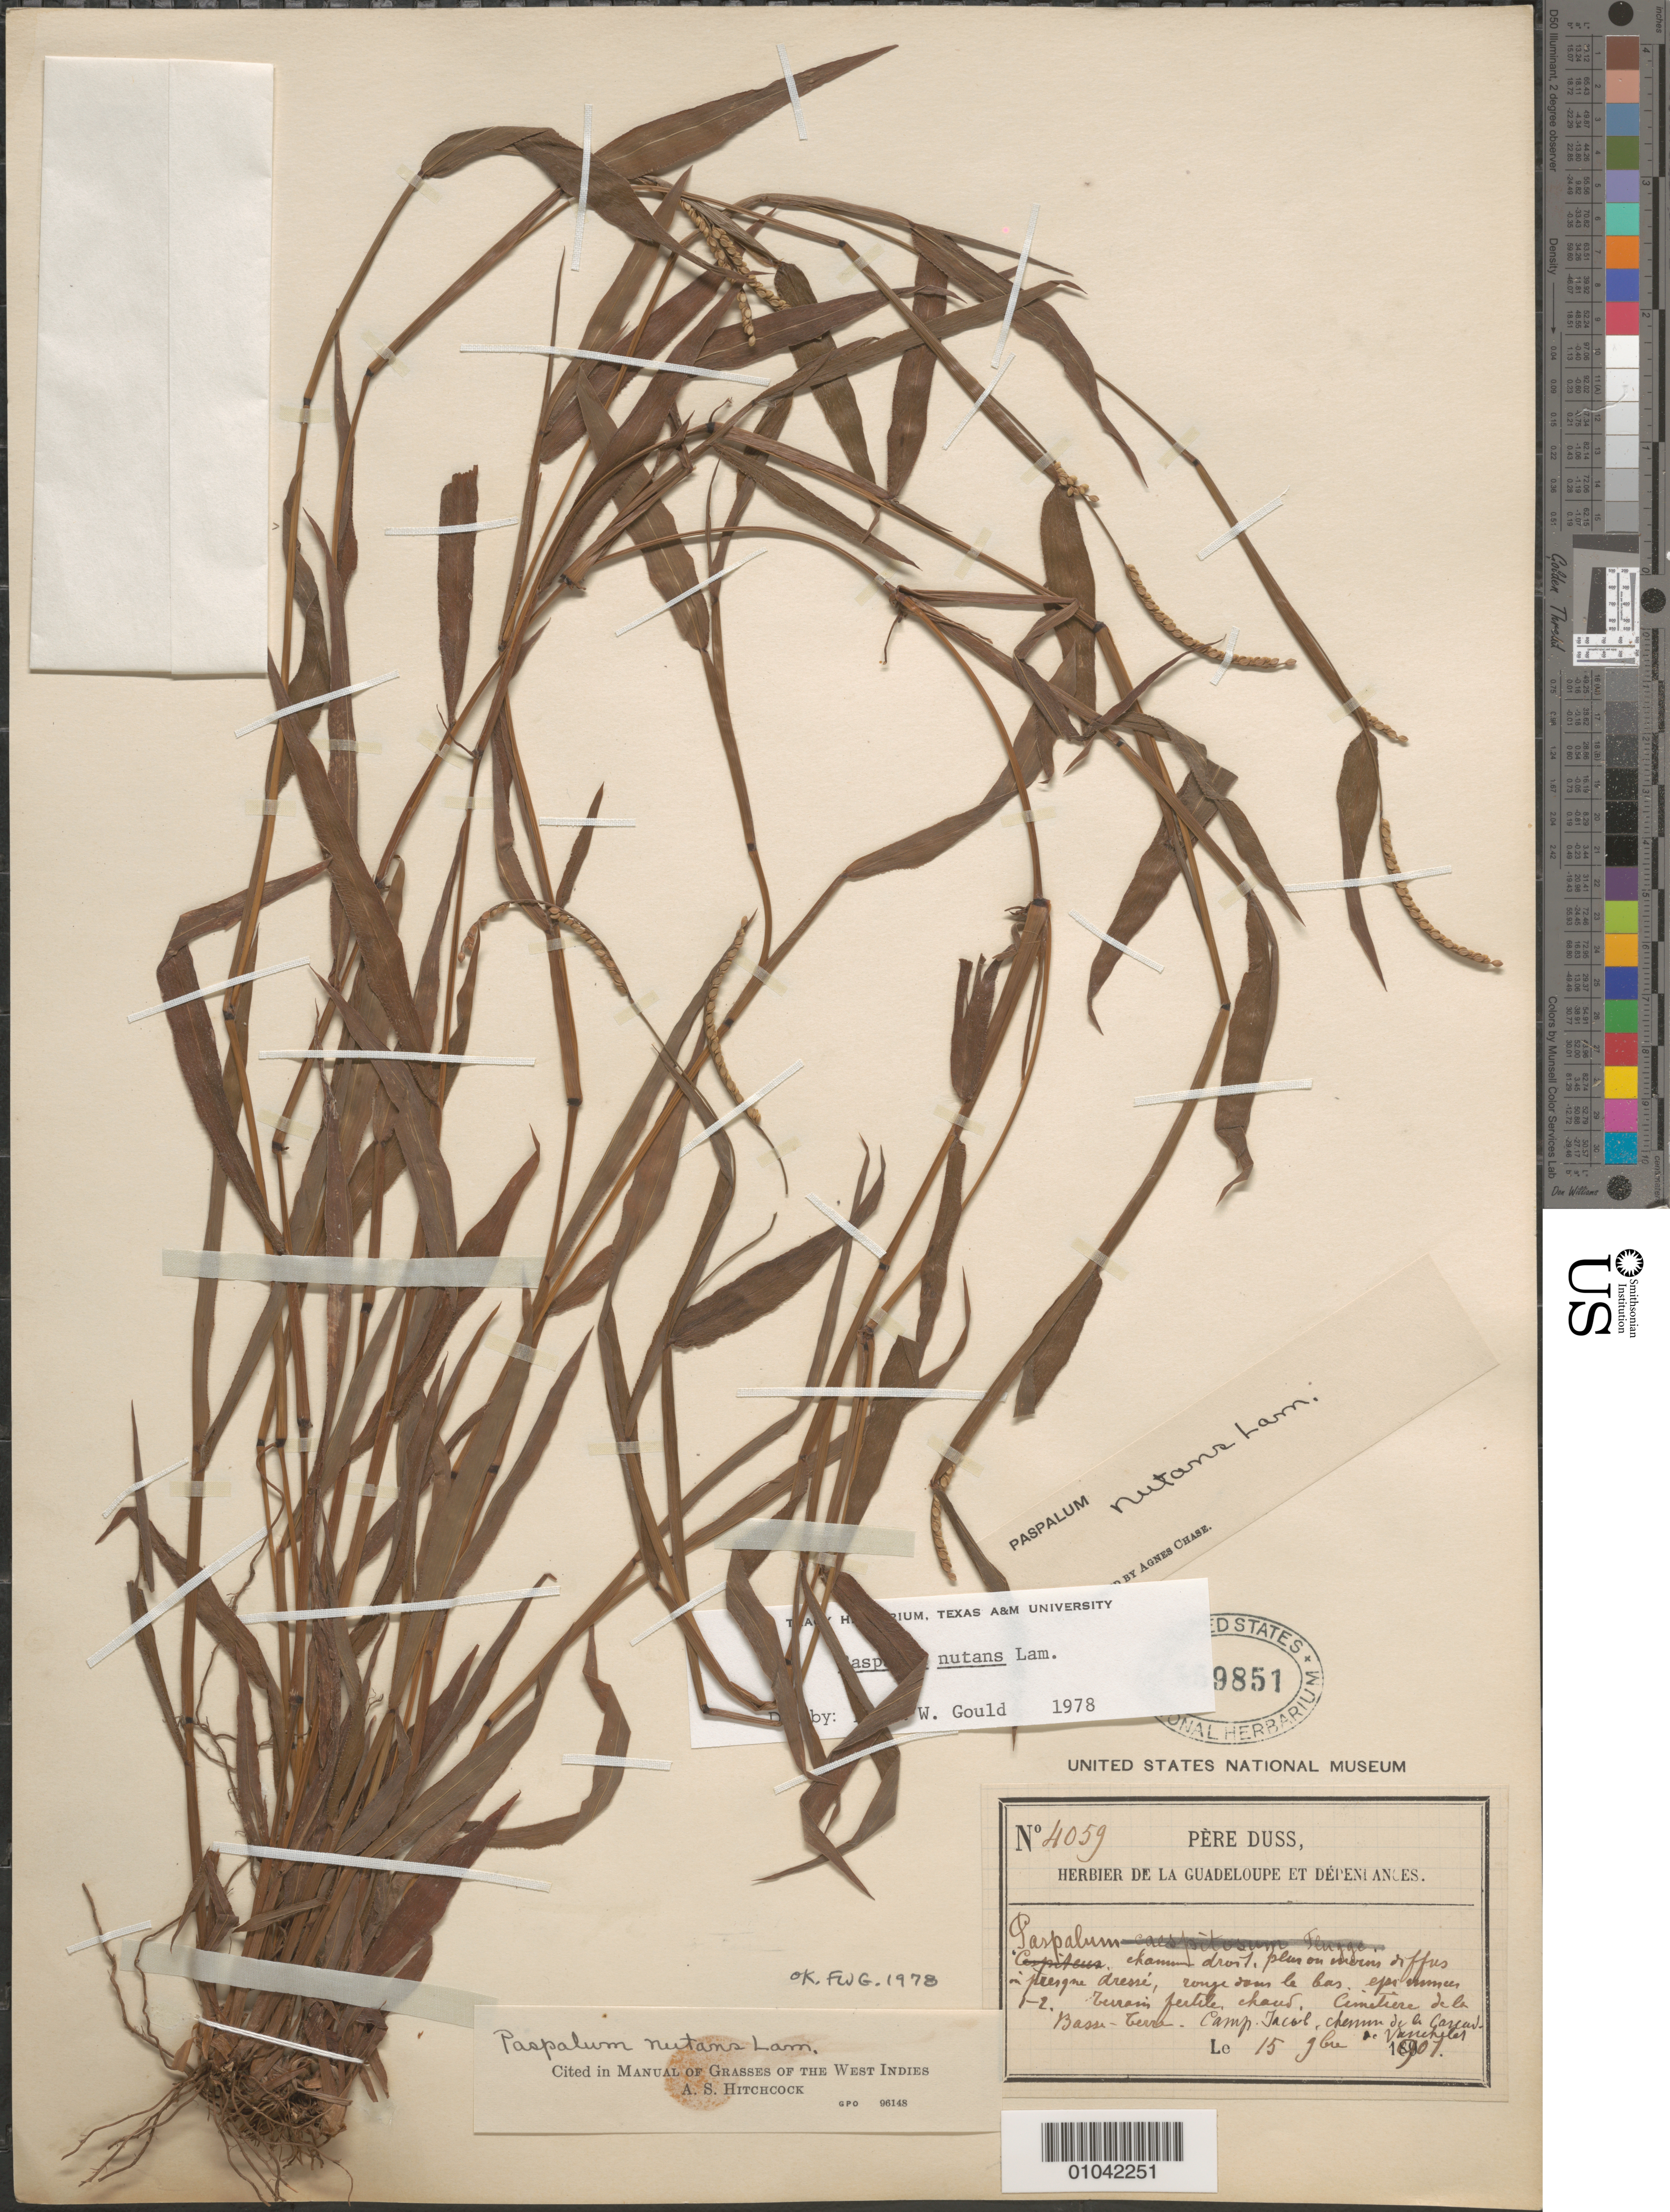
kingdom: Plantae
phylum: Tracheophyta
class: Liliopsida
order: Poales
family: Poaceae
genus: Paspalum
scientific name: Paspalum nutans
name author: Lam.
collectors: Père Duss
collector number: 4059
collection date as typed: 15 Sep 1907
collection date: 1907-09-15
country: Guadeloupe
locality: Cimetiere de la Basse-Terre, Camp Jacob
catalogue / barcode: US 559851